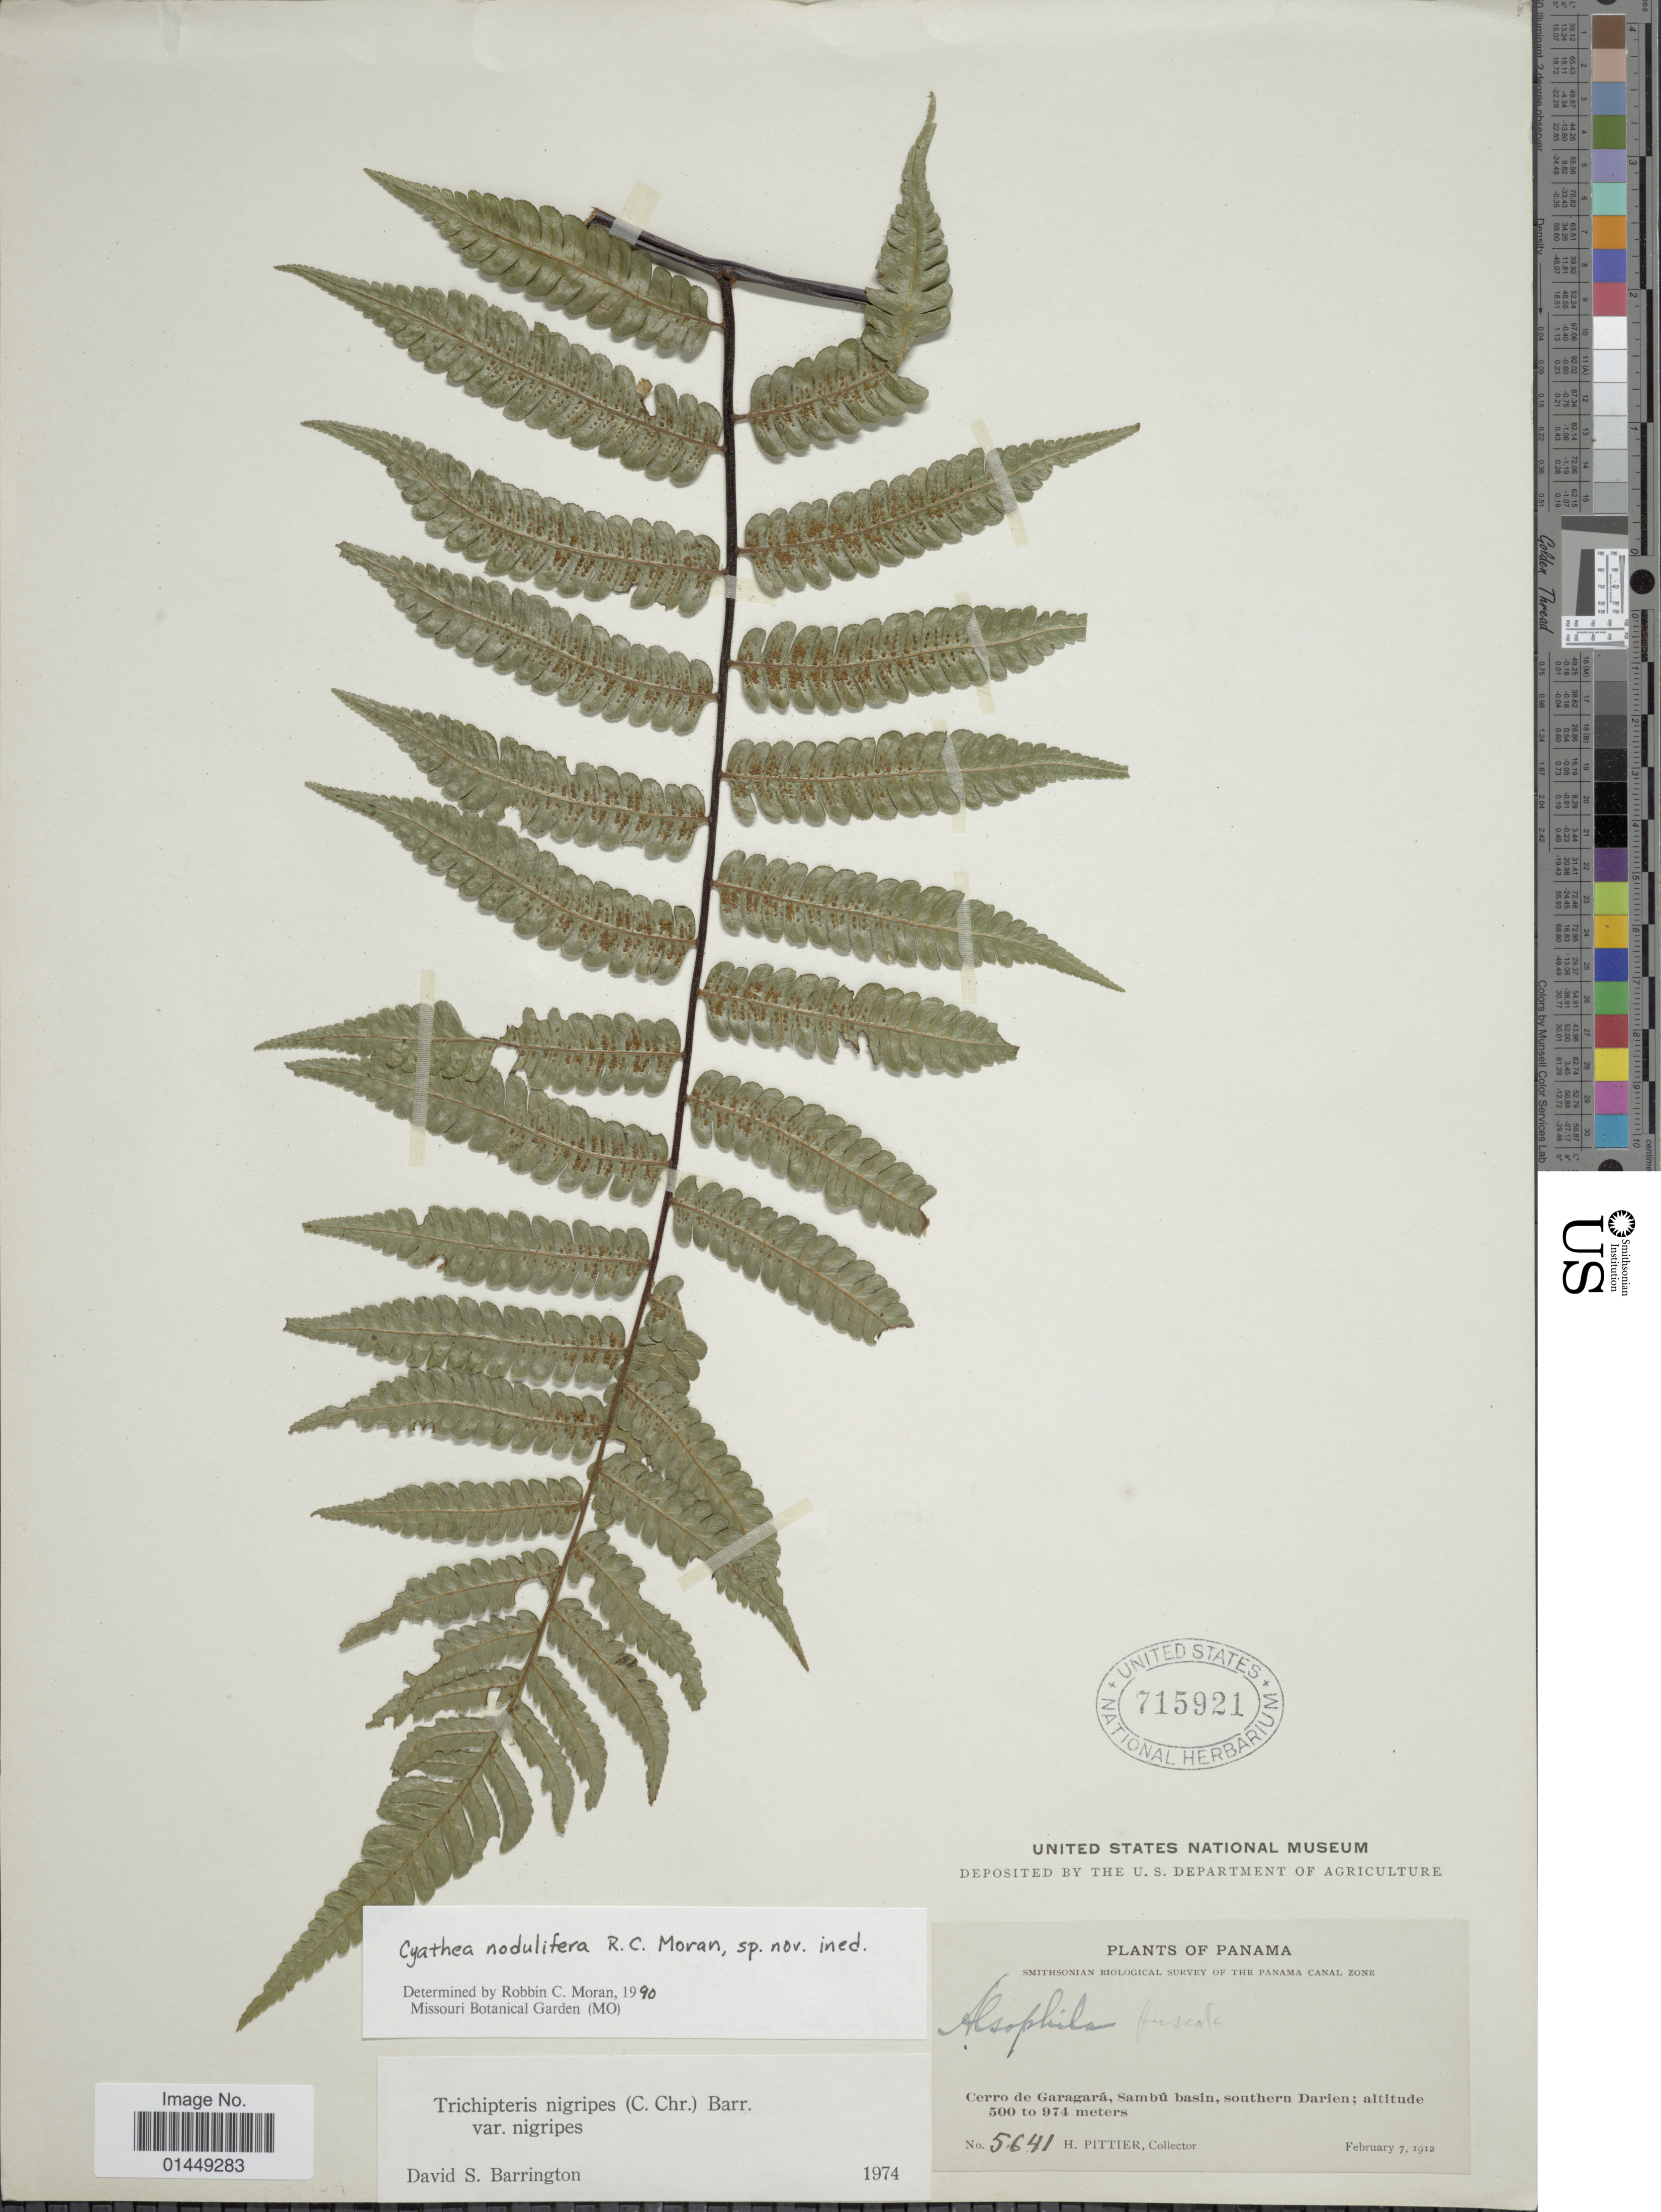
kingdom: Plantae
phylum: Tracheophyta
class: Polypodiopsida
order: Cyatheales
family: Cyatheaceae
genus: Cyathea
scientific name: Cyathea nodulifera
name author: R.C. Moran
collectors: H. F. Pittier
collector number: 5641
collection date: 1912-02-07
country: Panama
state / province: Darién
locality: Cerro de Garagará, Sambú basin, southern Darien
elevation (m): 500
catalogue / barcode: US 715921